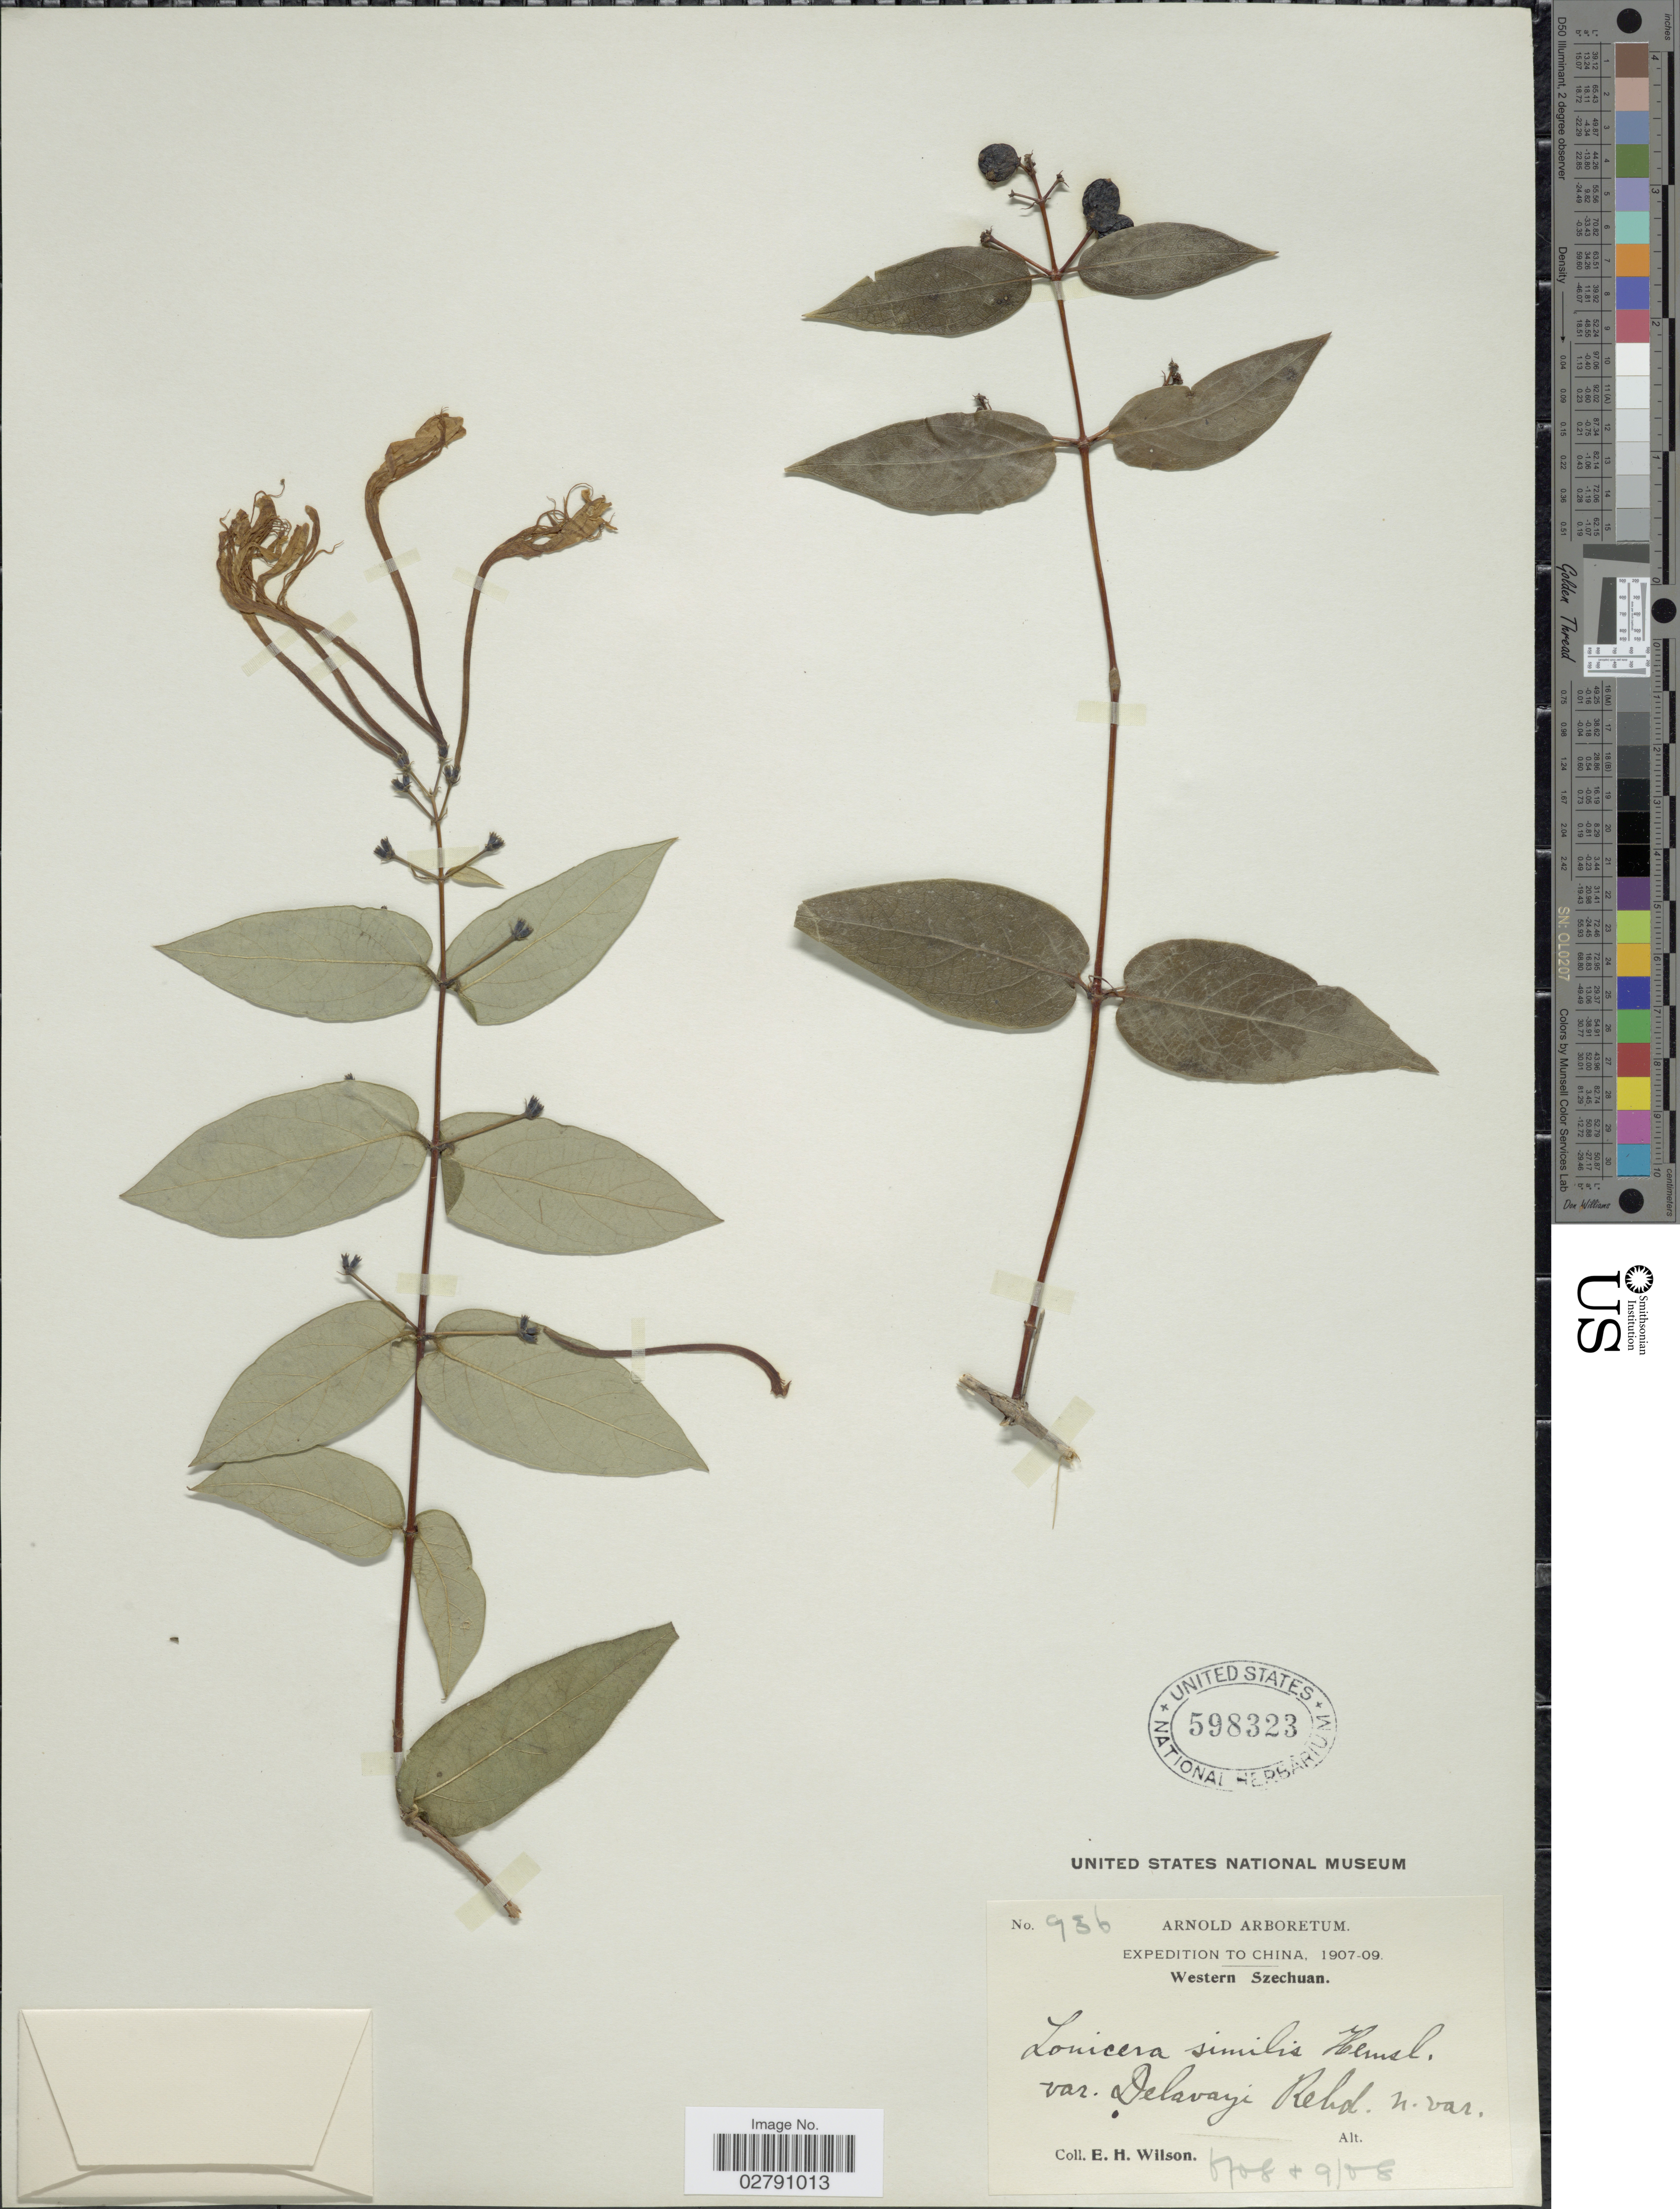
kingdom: Plantae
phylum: Tracheophyta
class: Magnoliopsida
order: Dipsacales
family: Caprifoliaceae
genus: Lonicera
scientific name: Lonicera similis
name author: Hemsl.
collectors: E. Wilson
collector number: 956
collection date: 1908-06/1908-09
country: China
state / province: Sichuan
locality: Western Szechuan.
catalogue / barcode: US 598323